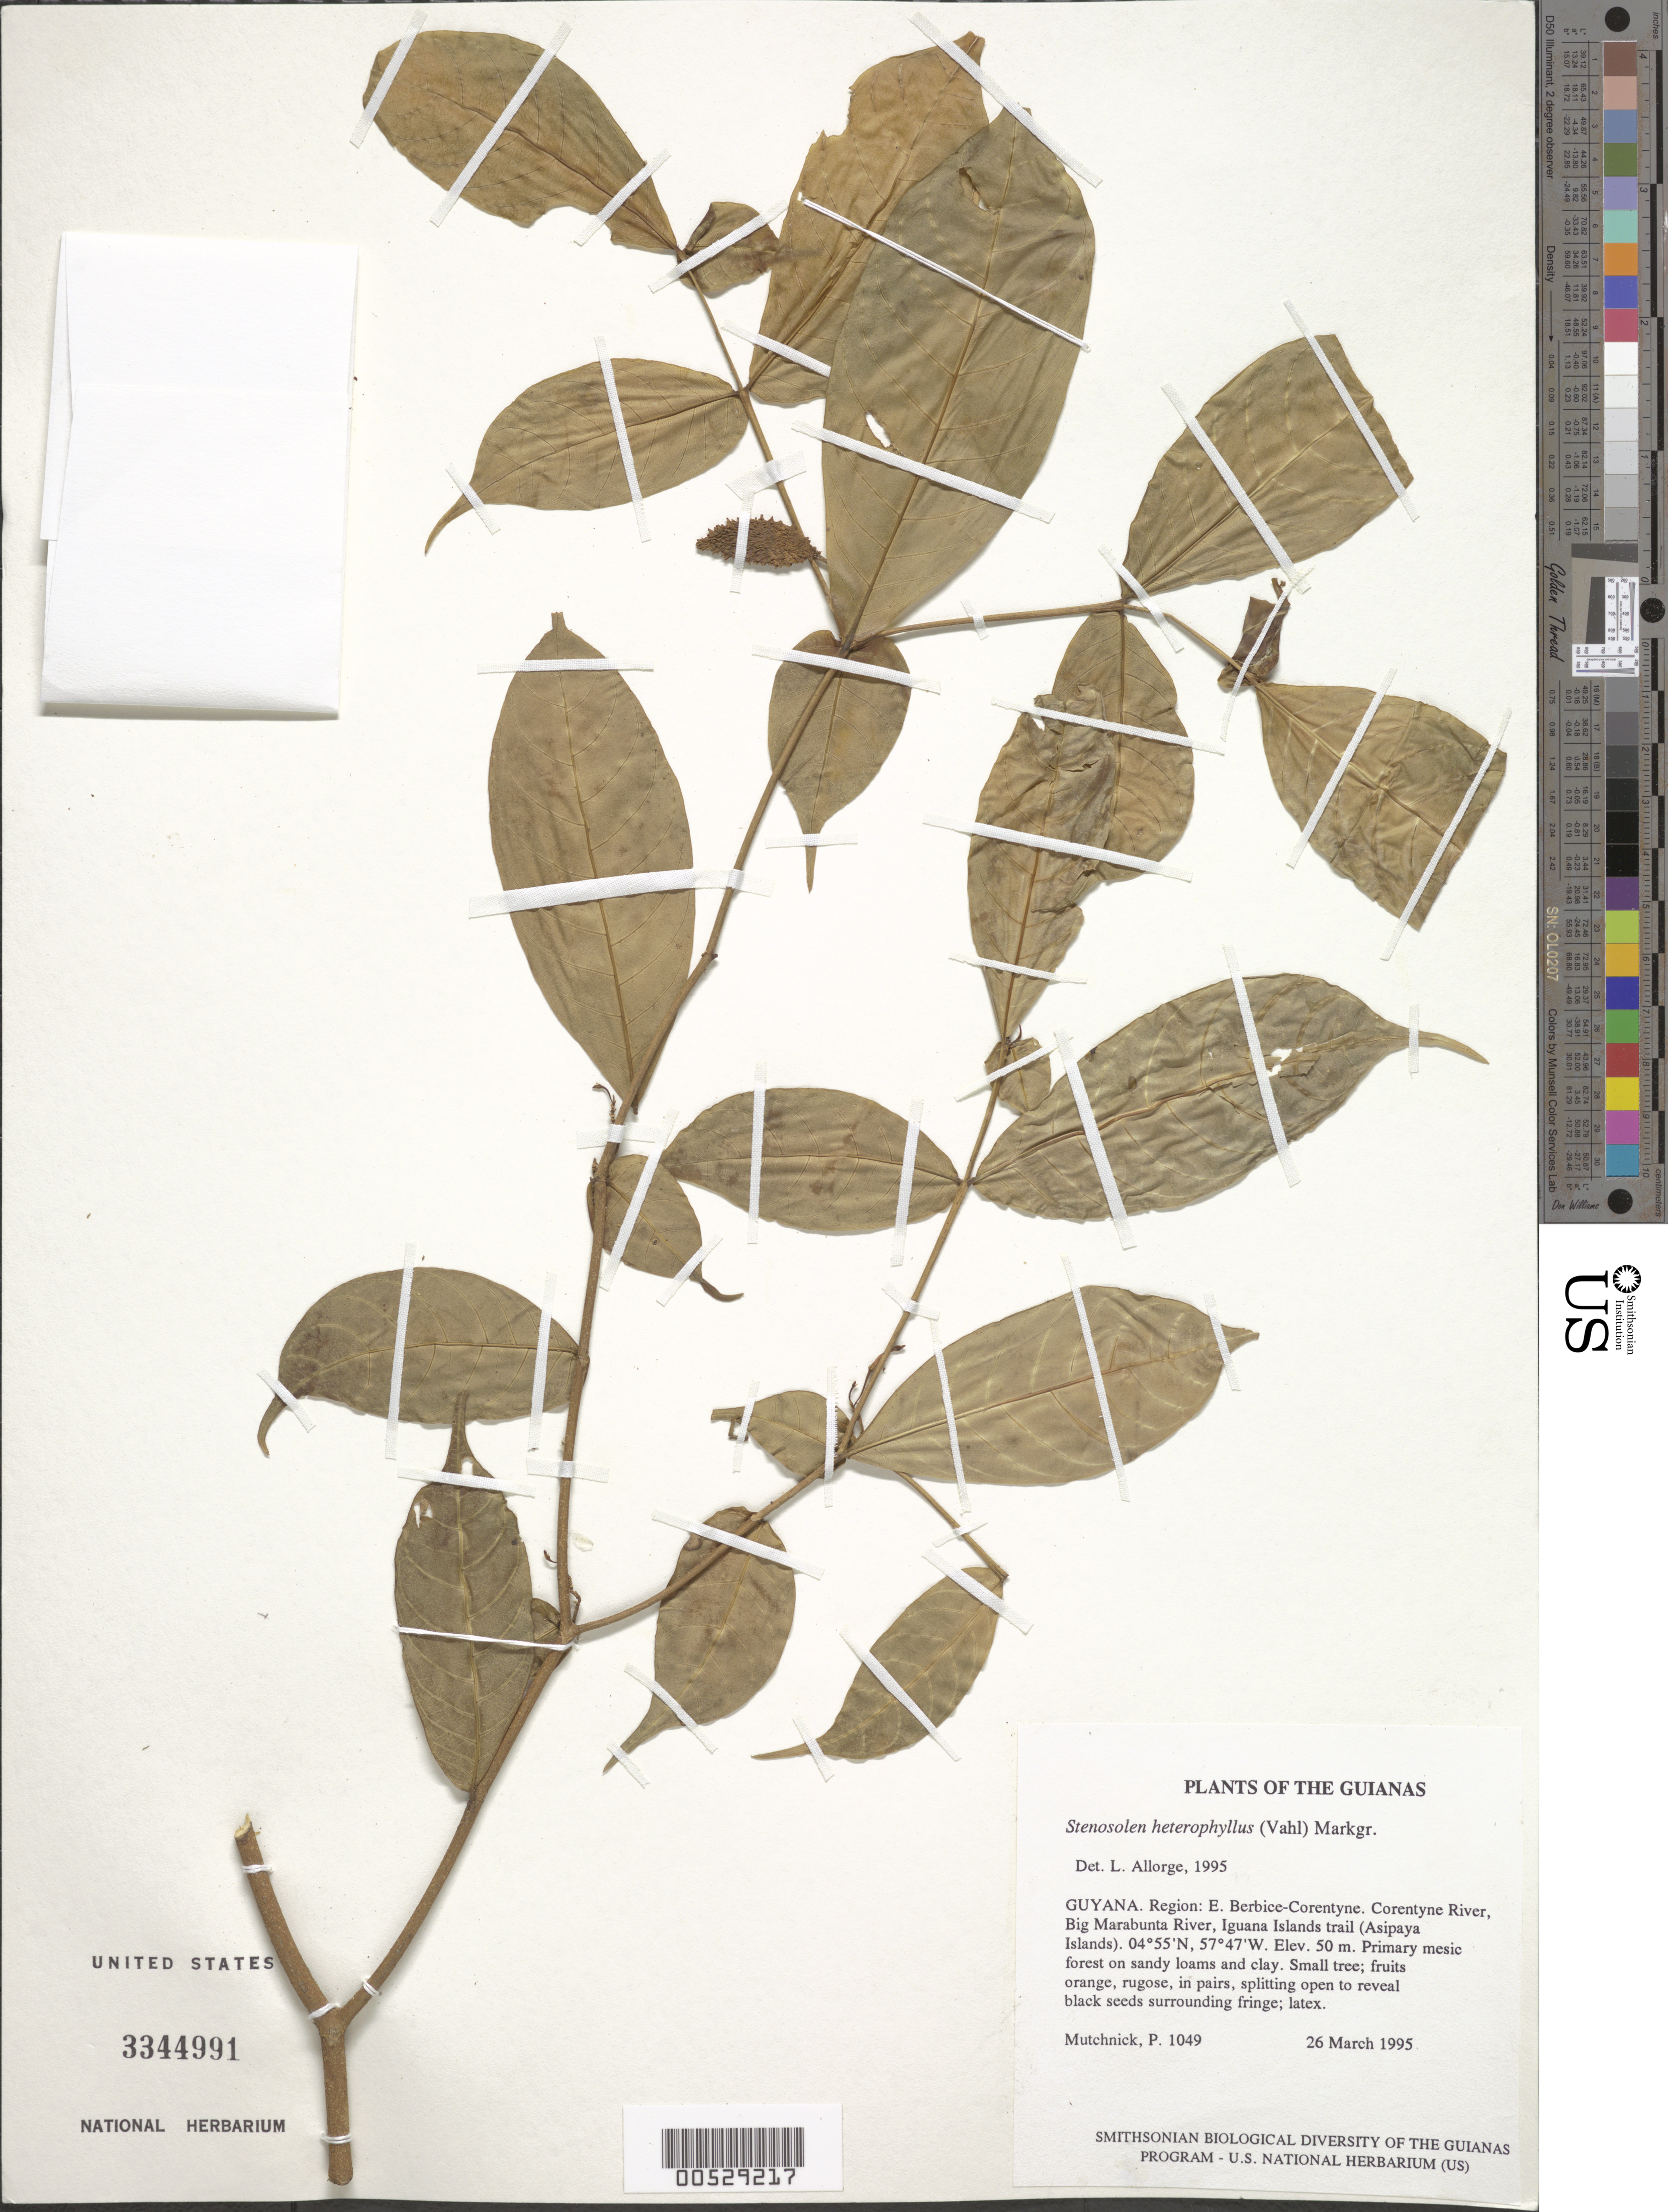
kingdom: Plantae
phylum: Tracheophyta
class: Magnoliopsida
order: Gentianales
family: Apocynaceae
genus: Tabernaemontana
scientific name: Tabernaemontana heterophylla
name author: Vahl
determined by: Allorge, L.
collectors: P. Mutchnick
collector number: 1049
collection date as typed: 26 March 1995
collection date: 1995-03-26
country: Guyana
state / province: E. Berbice-Corentyne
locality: Corentyne River, Big Marabunta River, Iguana Islands trail (Asipaya Islands)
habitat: Primary mesic forest on sandy loams and clay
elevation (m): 50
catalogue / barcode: US 3344991